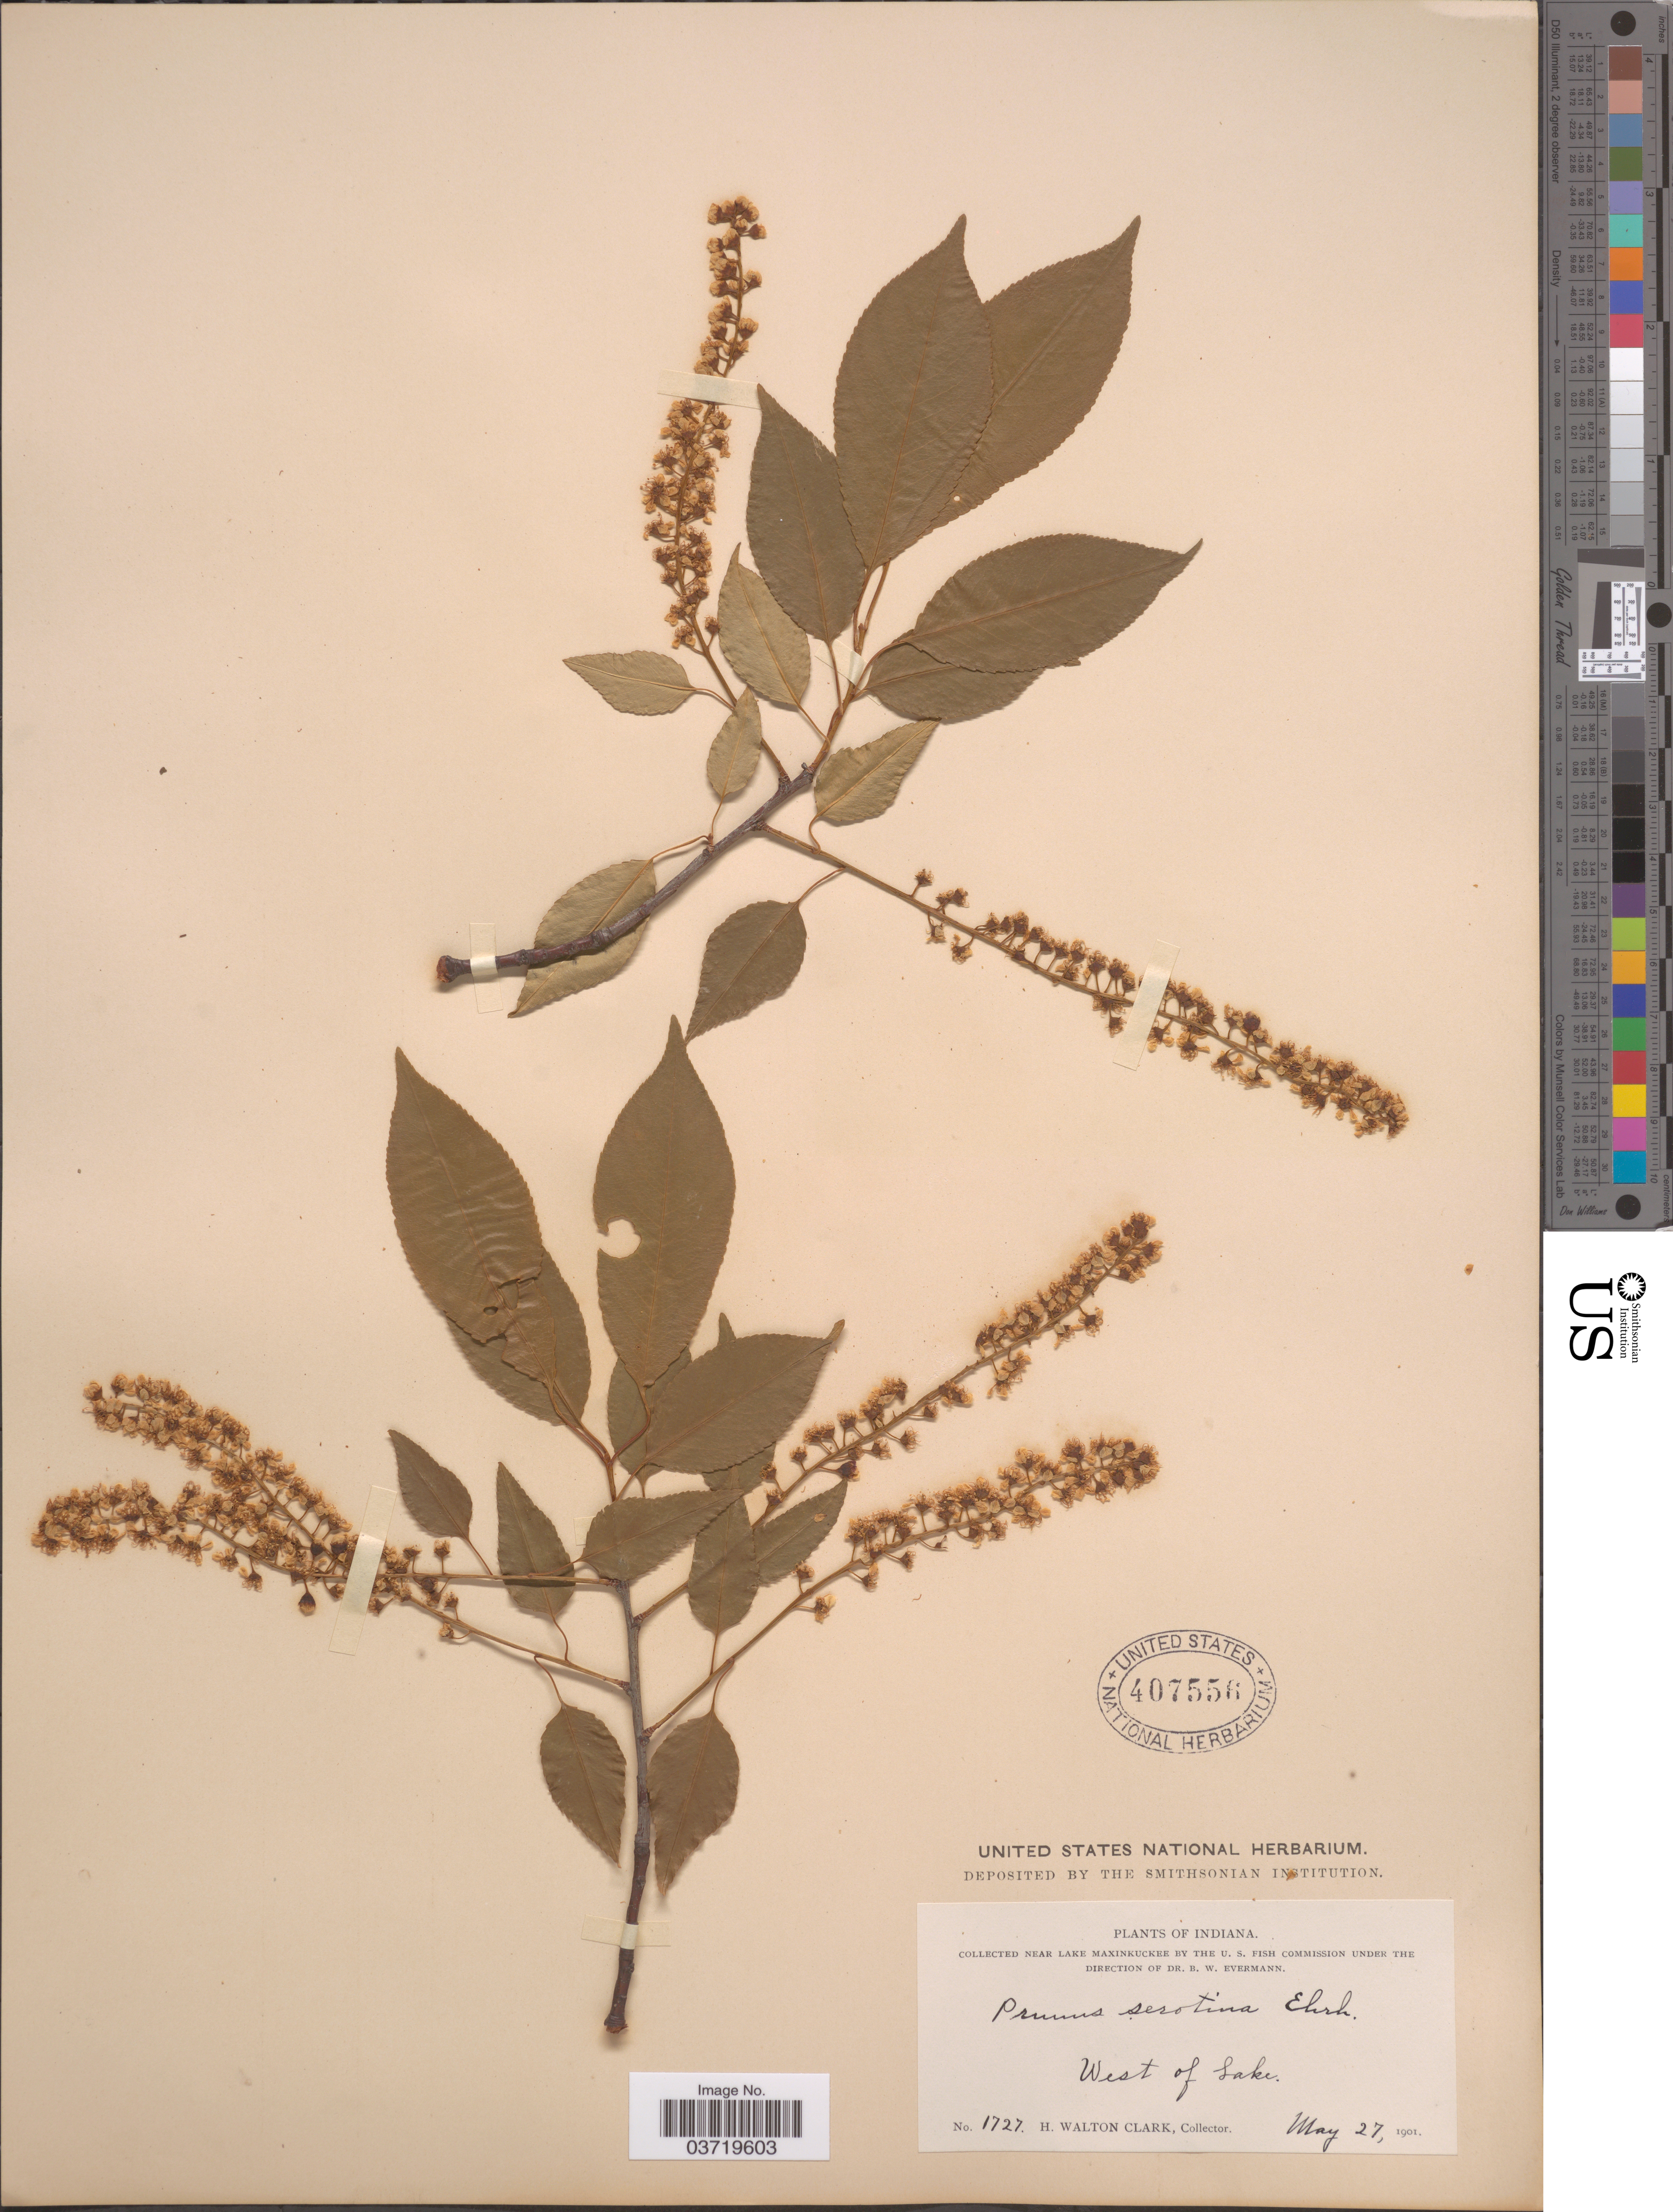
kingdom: Plantae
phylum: Tracheophyta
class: Magnoliopsida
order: Rosales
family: Rosaceae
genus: Prunus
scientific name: Prunus serotina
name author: Ehrh.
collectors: H. W. Clark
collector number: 1727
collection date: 1901-05-27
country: United States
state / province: Indiana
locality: Near Lake Maxinkuckee. West of Lake.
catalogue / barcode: US 407556